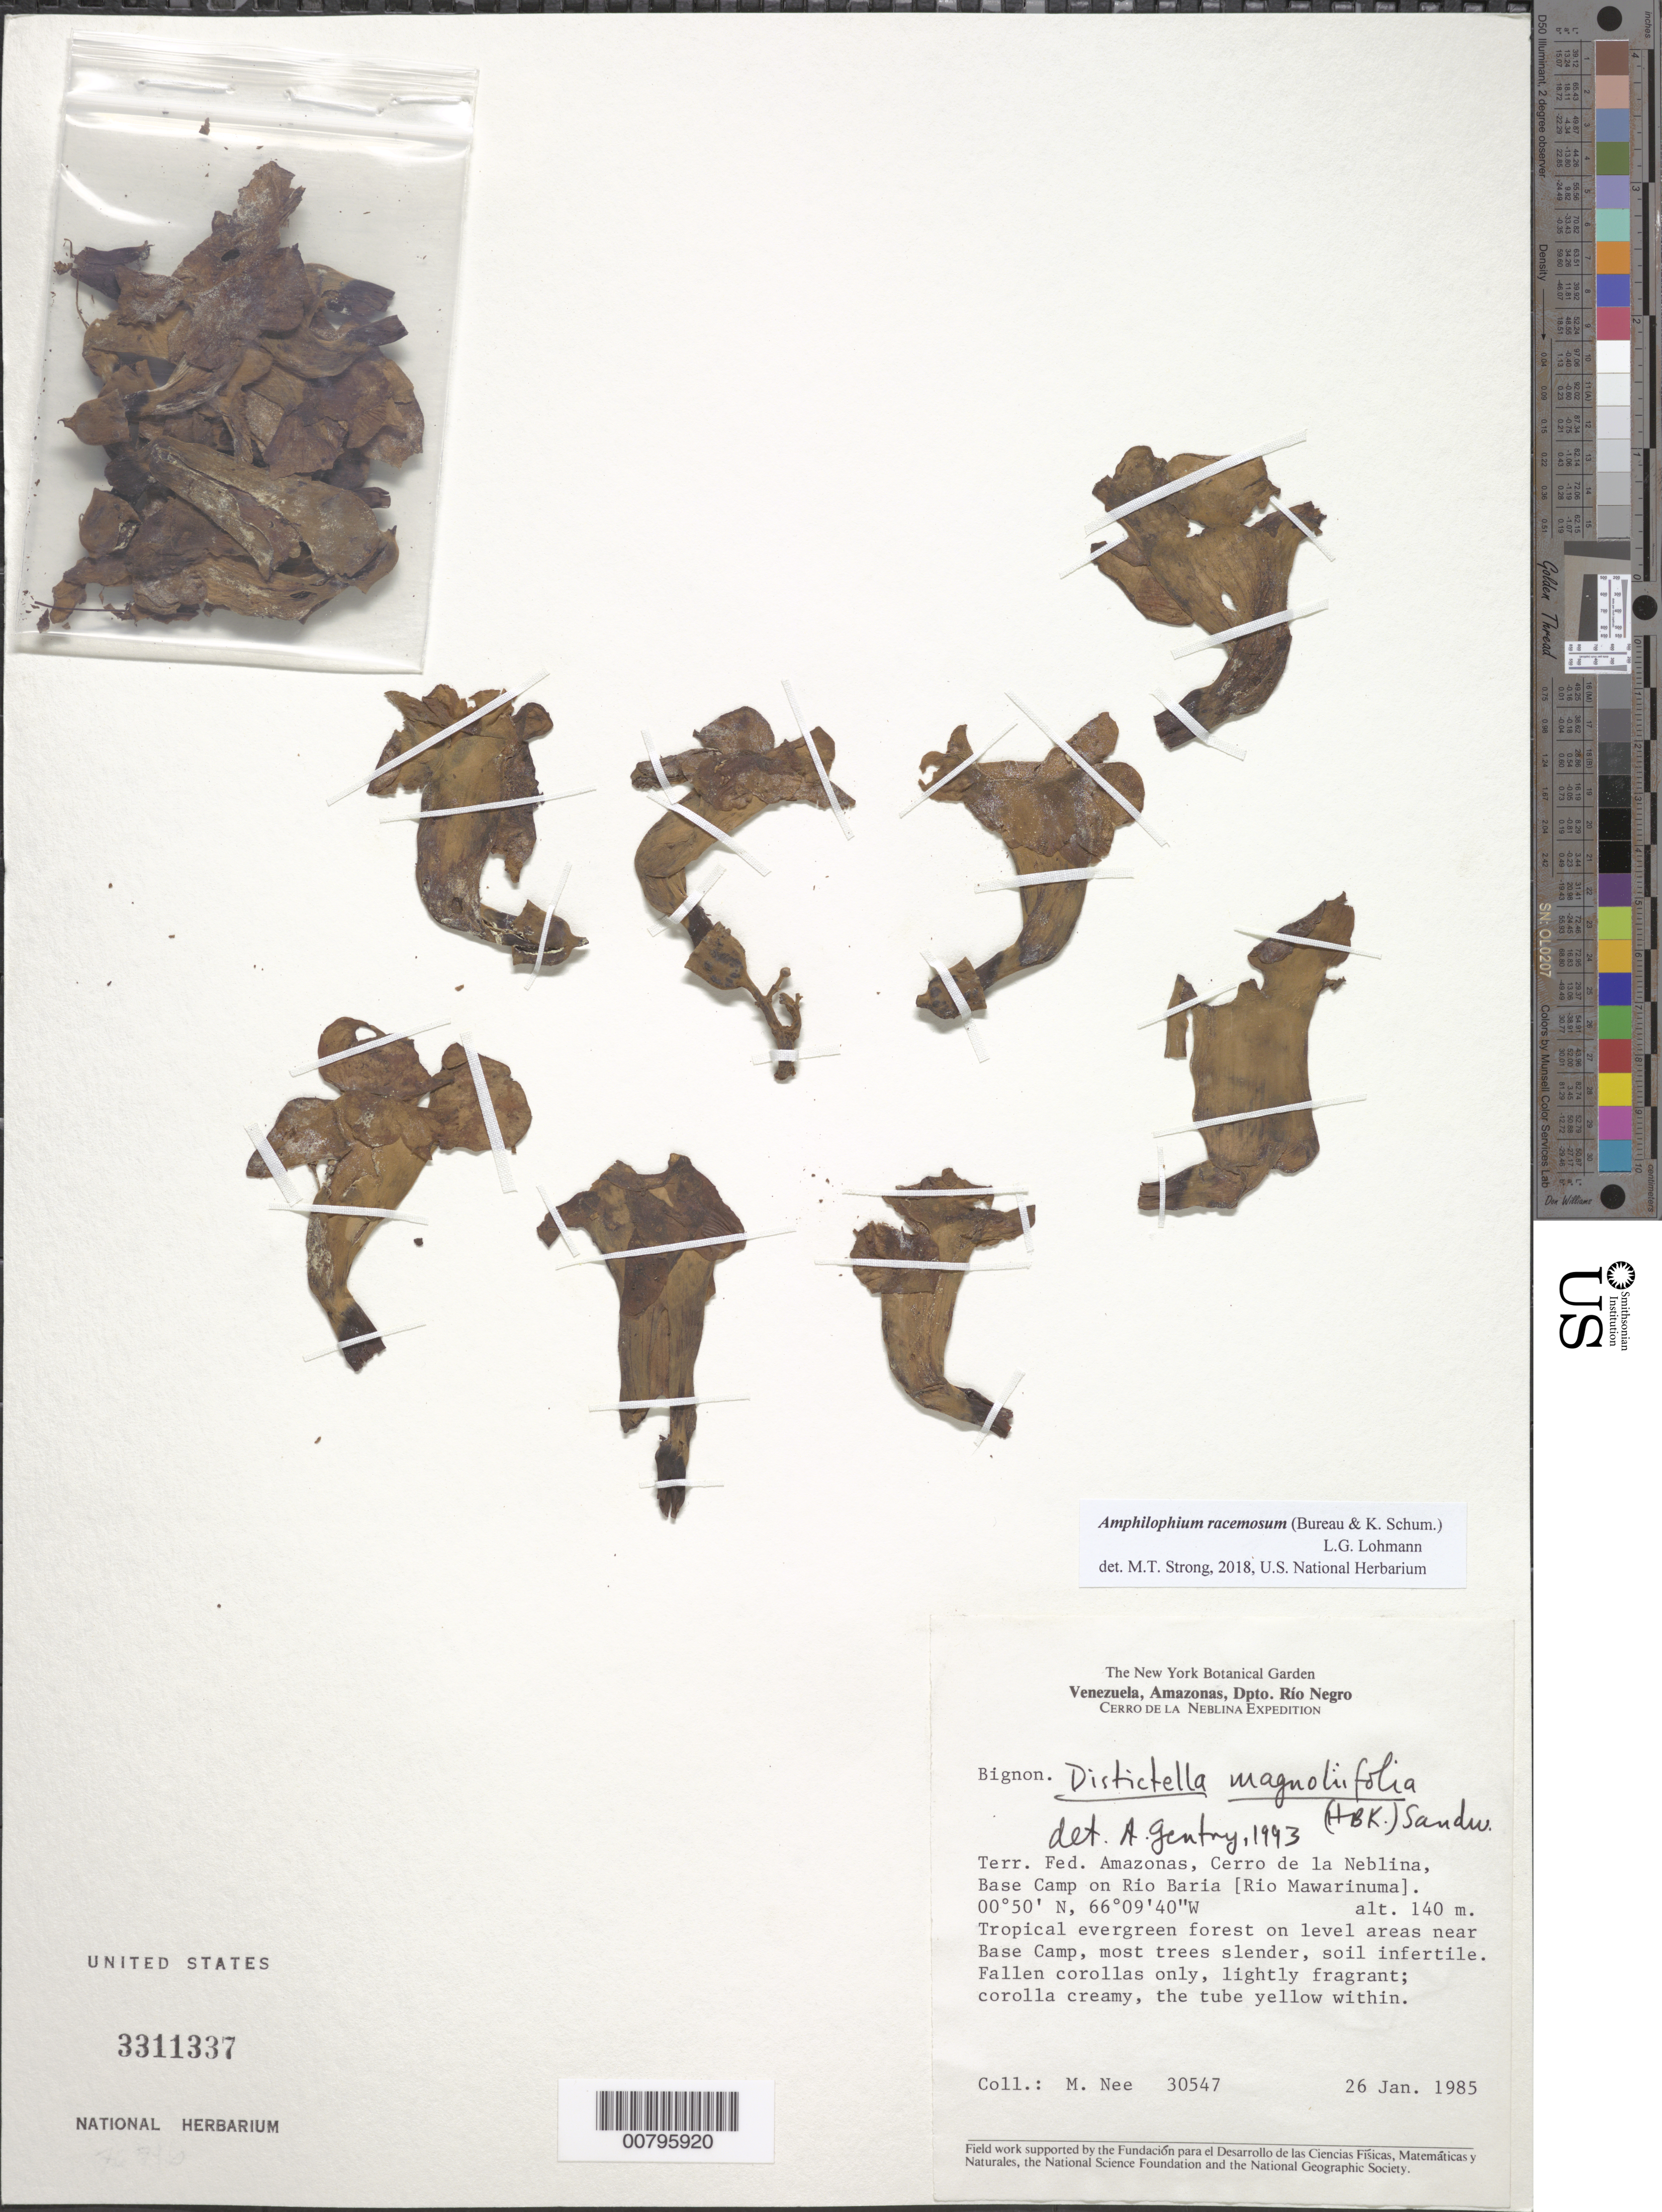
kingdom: Plantae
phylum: Tracheophyta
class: Magnoliopsida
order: Lamiales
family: Bignoniaceae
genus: Amphilophium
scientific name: Amphilophium racemosum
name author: (Bureau & K. Schum.) L.G. Lohmann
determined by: Strong, M. T., (US), Smithsonian Institution - National Museum of Natural History (UNITED STATES)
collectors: M. Nee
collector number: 30547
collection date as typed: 26-Jan-85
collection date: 1985-01-26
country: Venezuela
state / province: Amazonas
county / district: Río Negro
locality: Cerro de la Neblina, base camp on Río Baria (Río Mawarinuma)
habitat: Tropical lowland evergreen forest on level areas, soil infertile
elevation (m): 140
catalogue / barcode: US 3311337